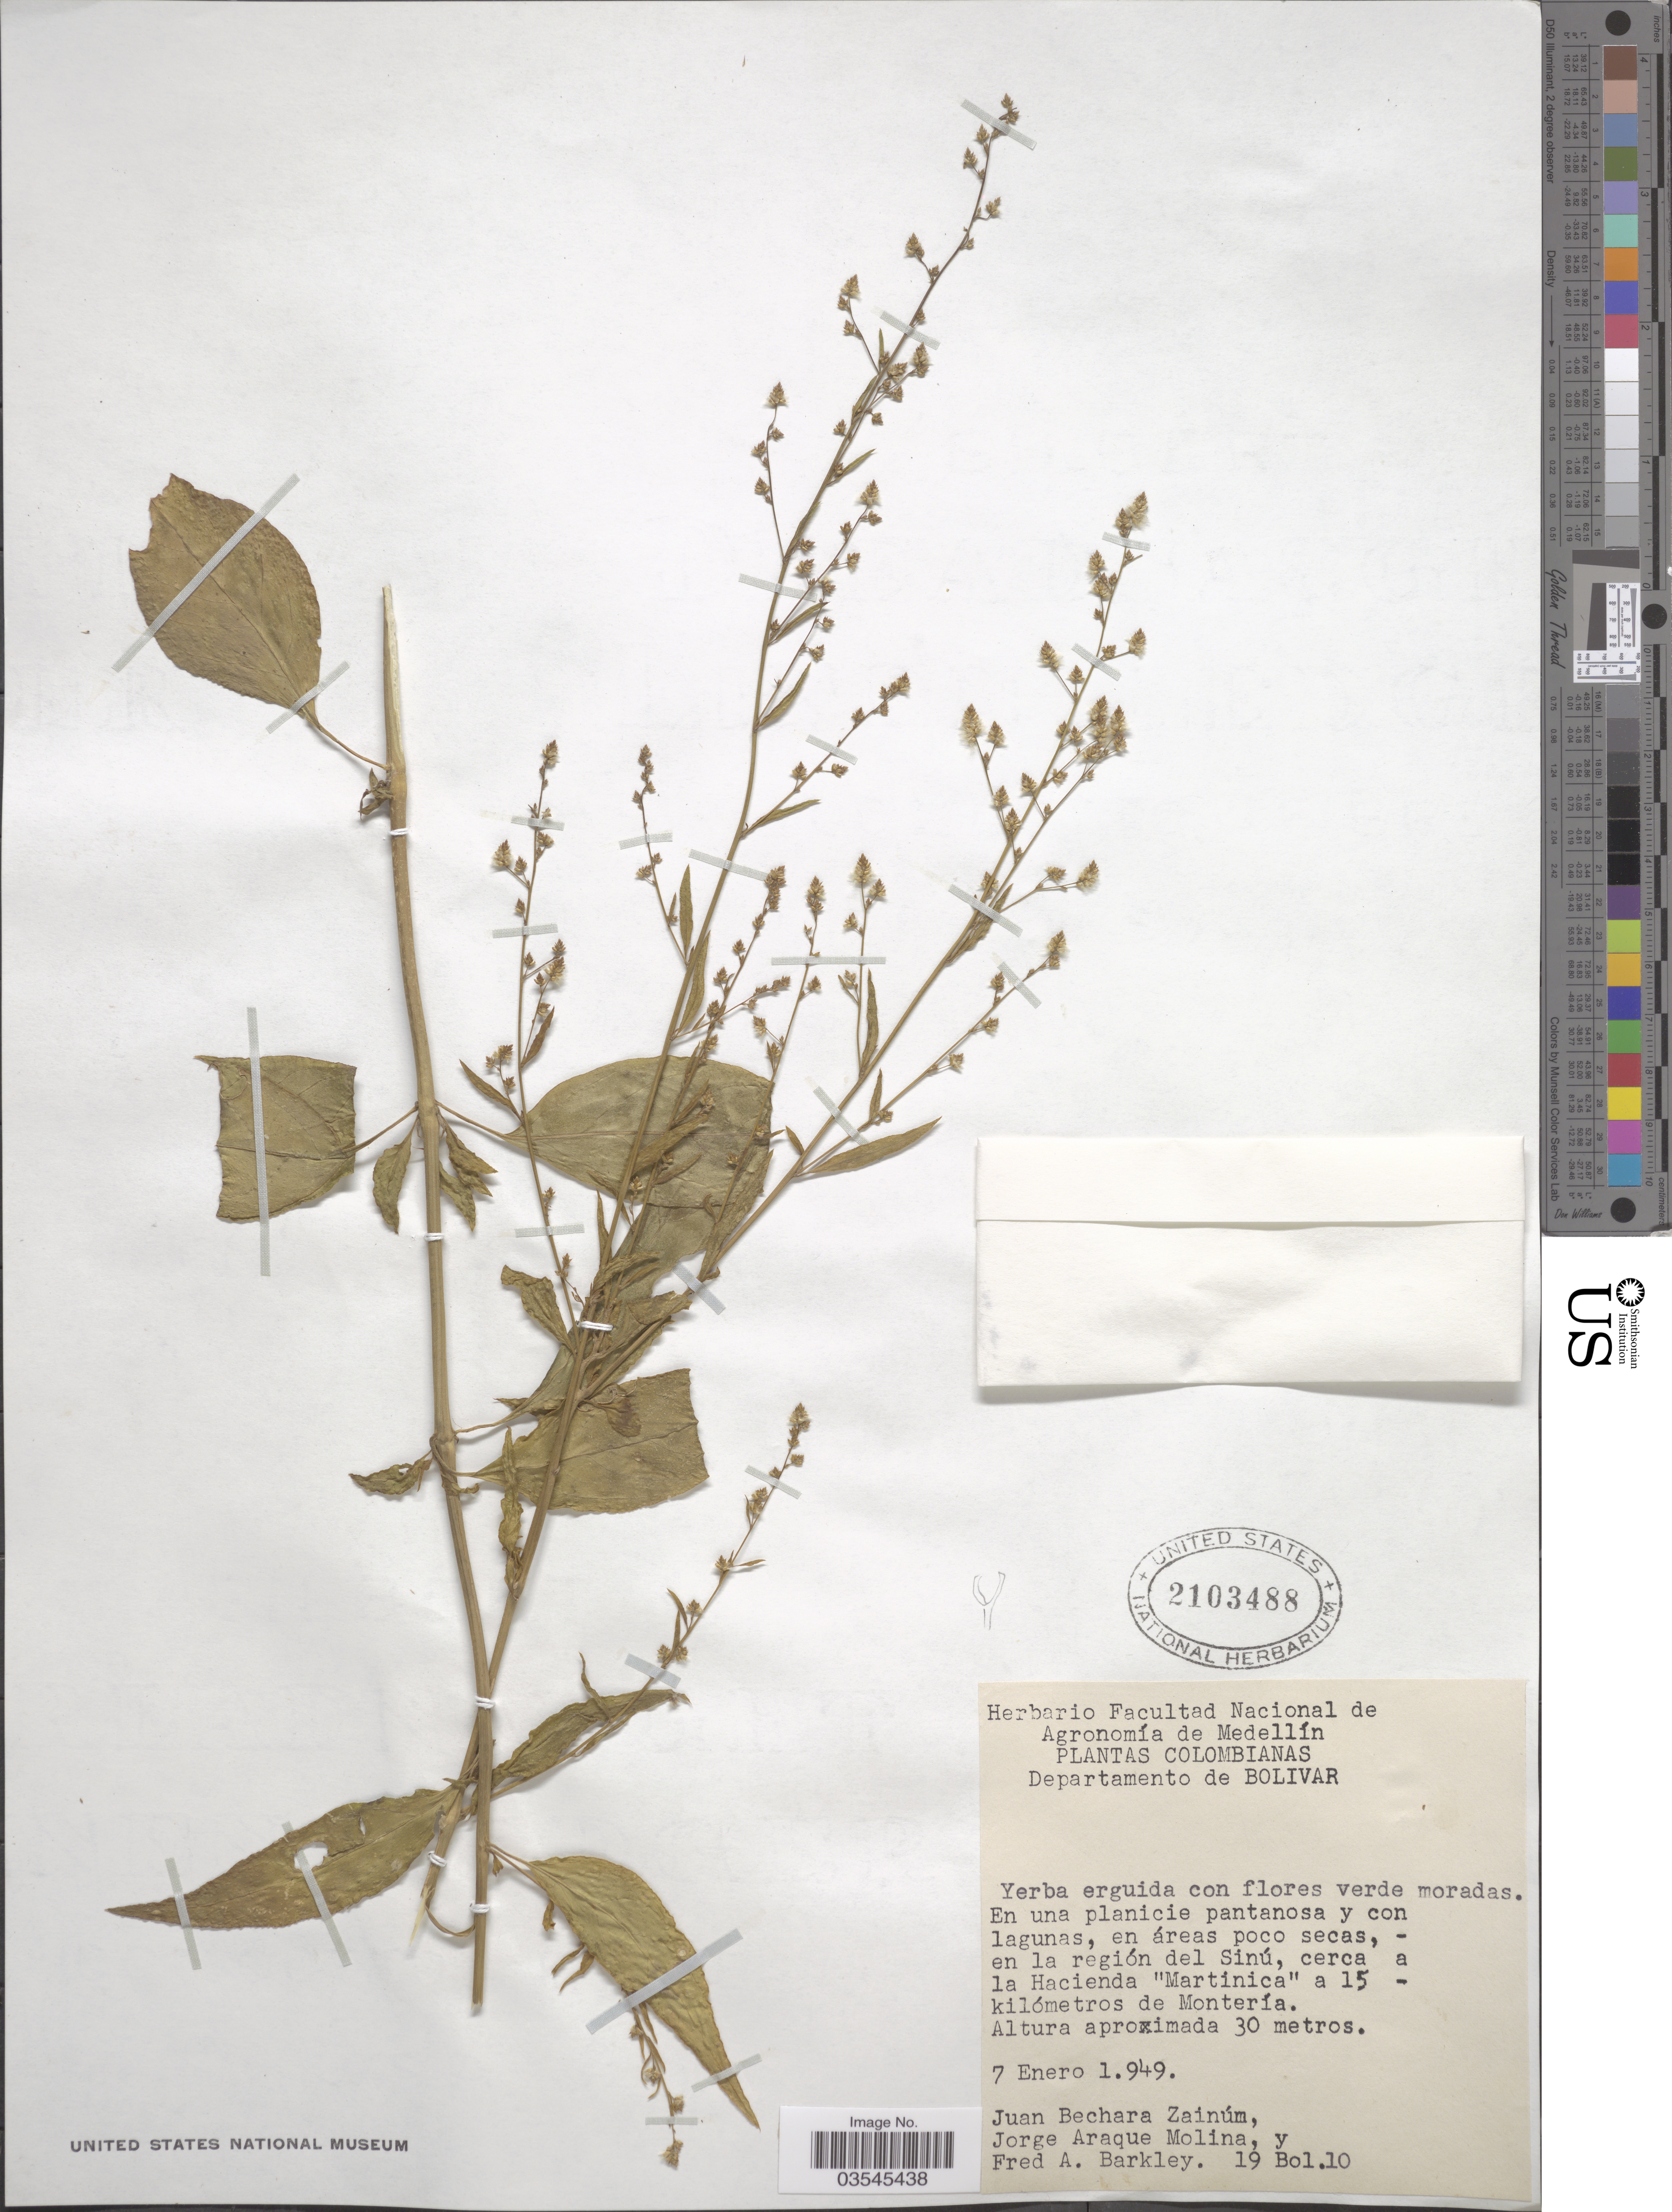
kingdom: Plantae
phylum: Tracheophyta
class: Magnoliopsida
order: Caryophyllales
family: Amaranthaceae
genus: Pfaffia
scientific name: Pfaffia sp.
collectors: J. Zainúm, J. Araque Molina & F. A. Barkley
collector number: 19Bol10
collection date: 1949-01-07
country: Colombia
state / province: Bolívar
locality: Departamento de Bolivar. En la región del Sinú, cerca a la Hacienda "Martinica" a 15 - kilómetros de Montería.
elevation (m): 30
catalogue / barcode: US 2103488